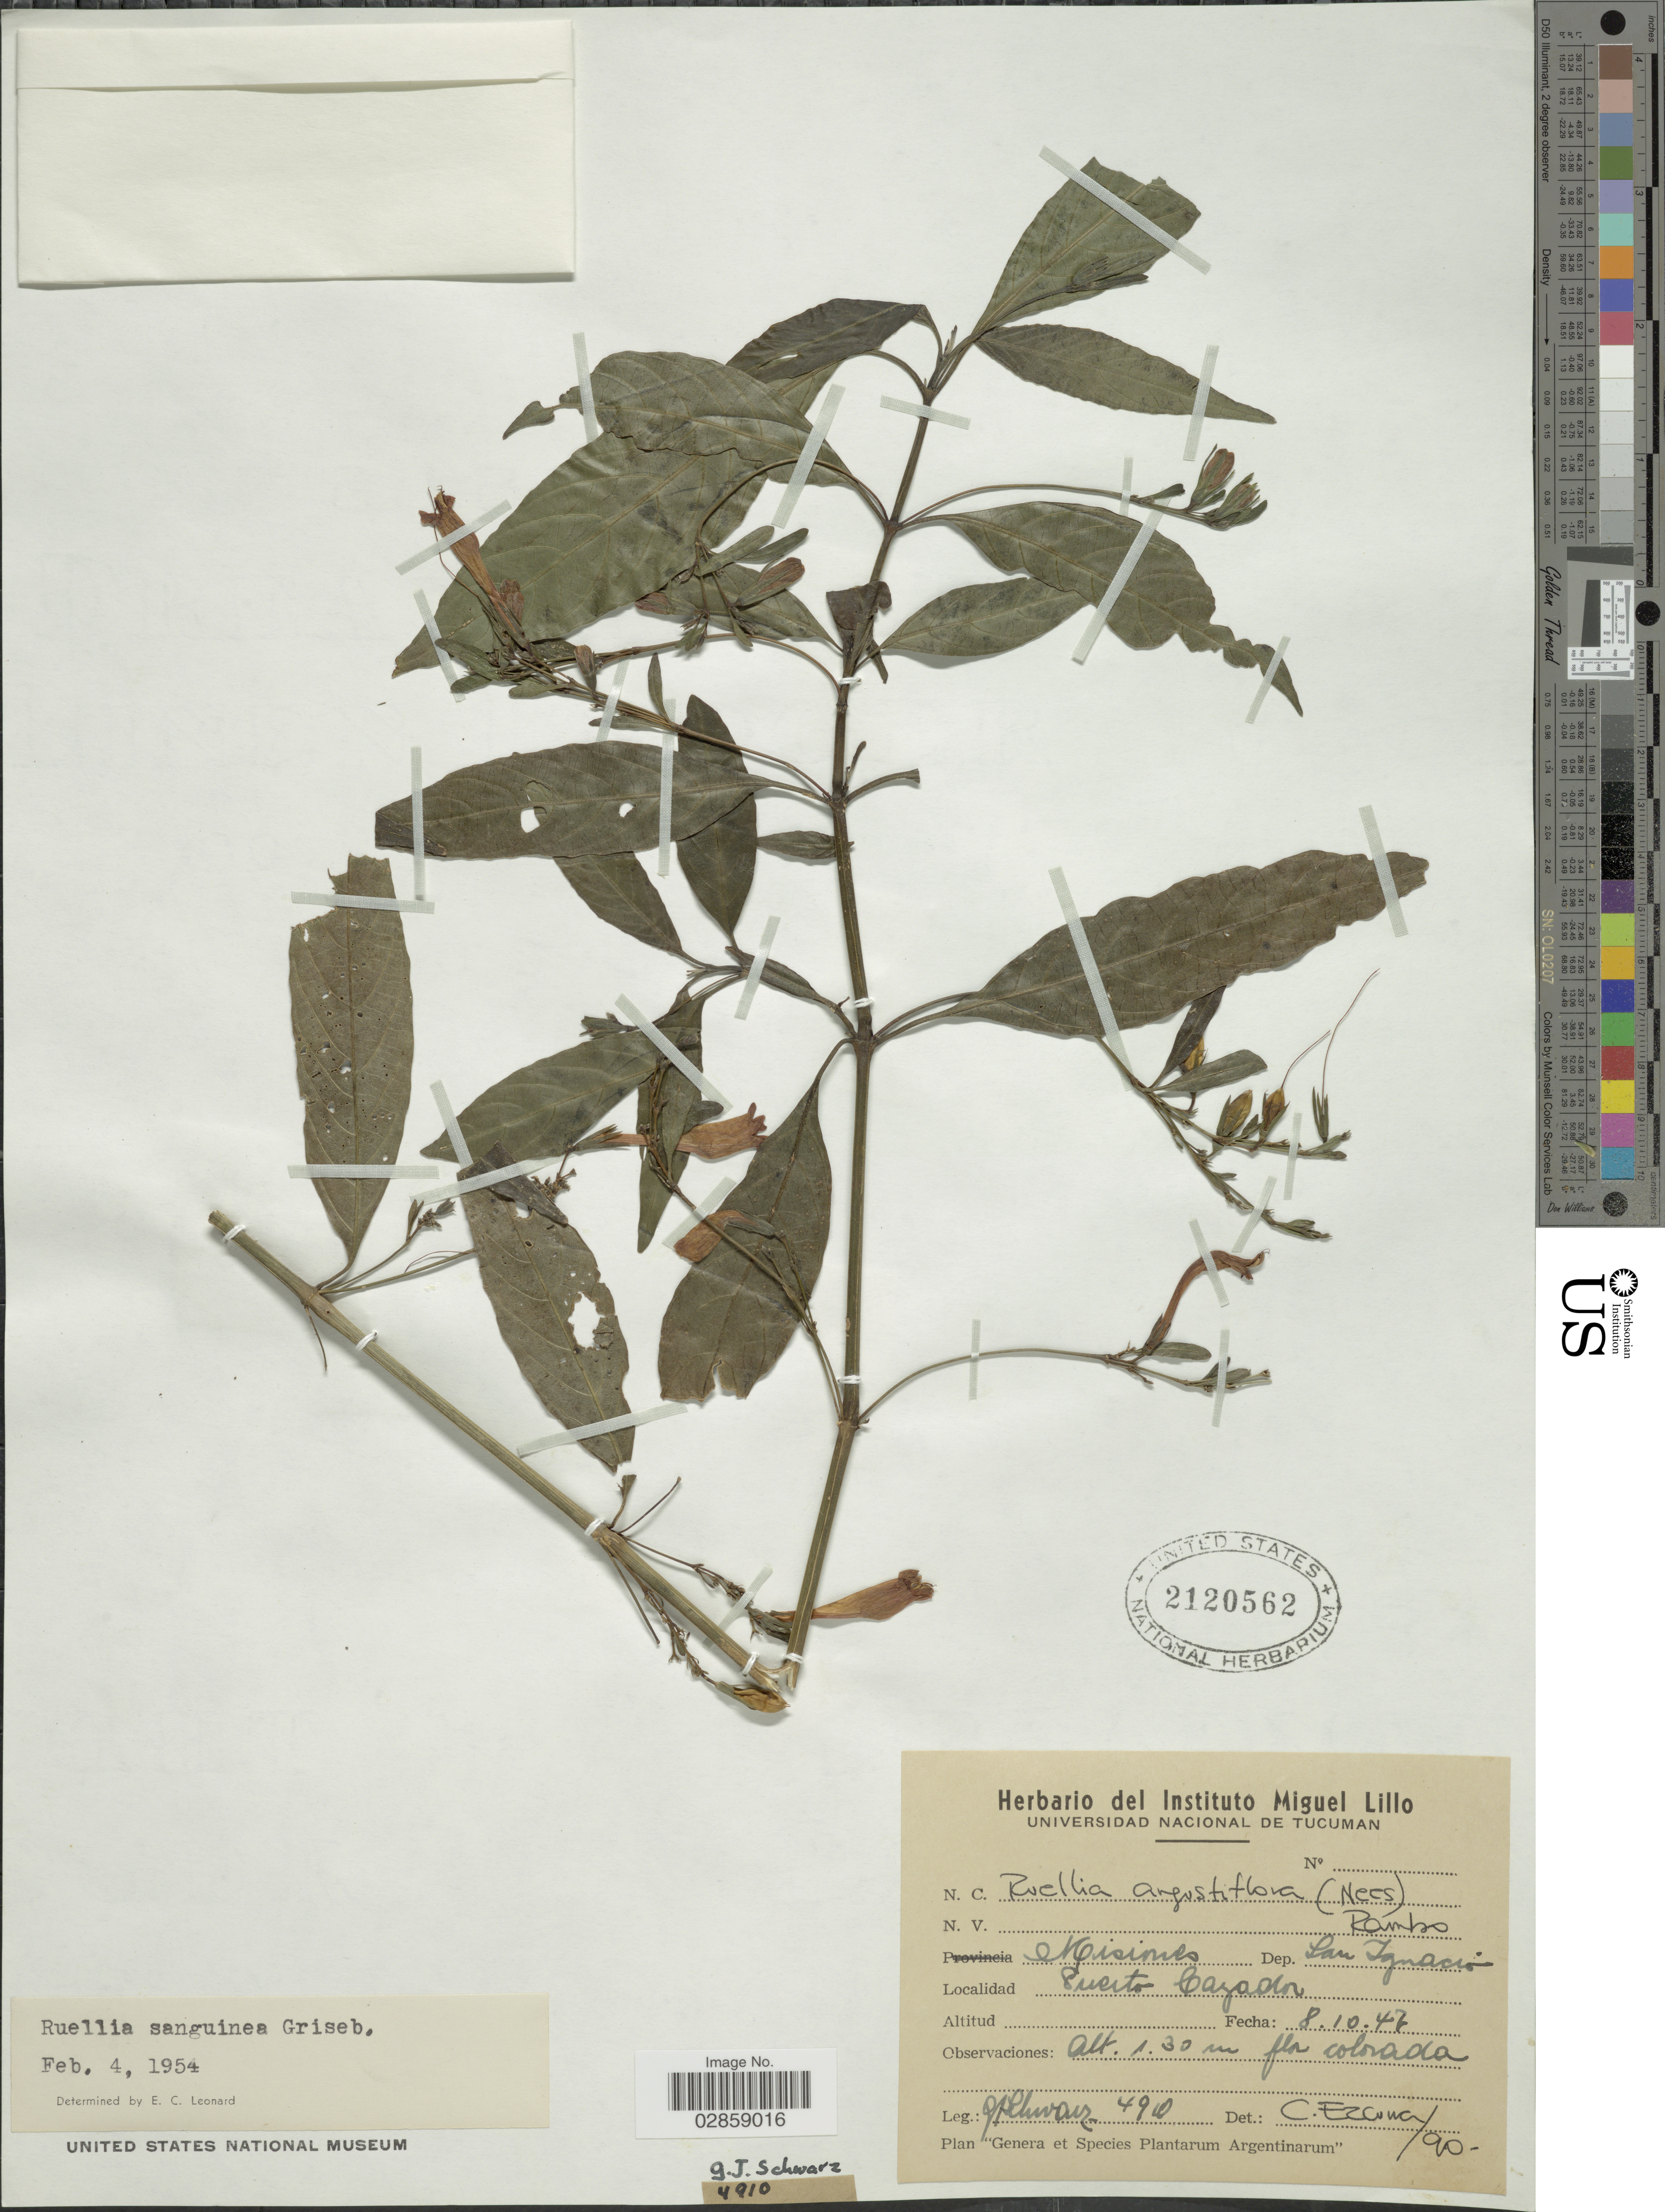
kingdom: Plantae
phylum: Tracheophyta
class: Magnoliopsida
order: Lamiales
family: Acanthaceae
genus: Ruellia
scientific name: Ruellia angustiflora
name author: (Nees) Lindau ex Rambo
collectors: G. J. Schwarz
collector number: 4910*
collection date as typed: Transcribed d/m/y: 8/10/47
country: Argentina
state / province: Misiones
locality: Dep. San Ignacio. Puerto Cazador.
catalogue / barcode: US 2120562